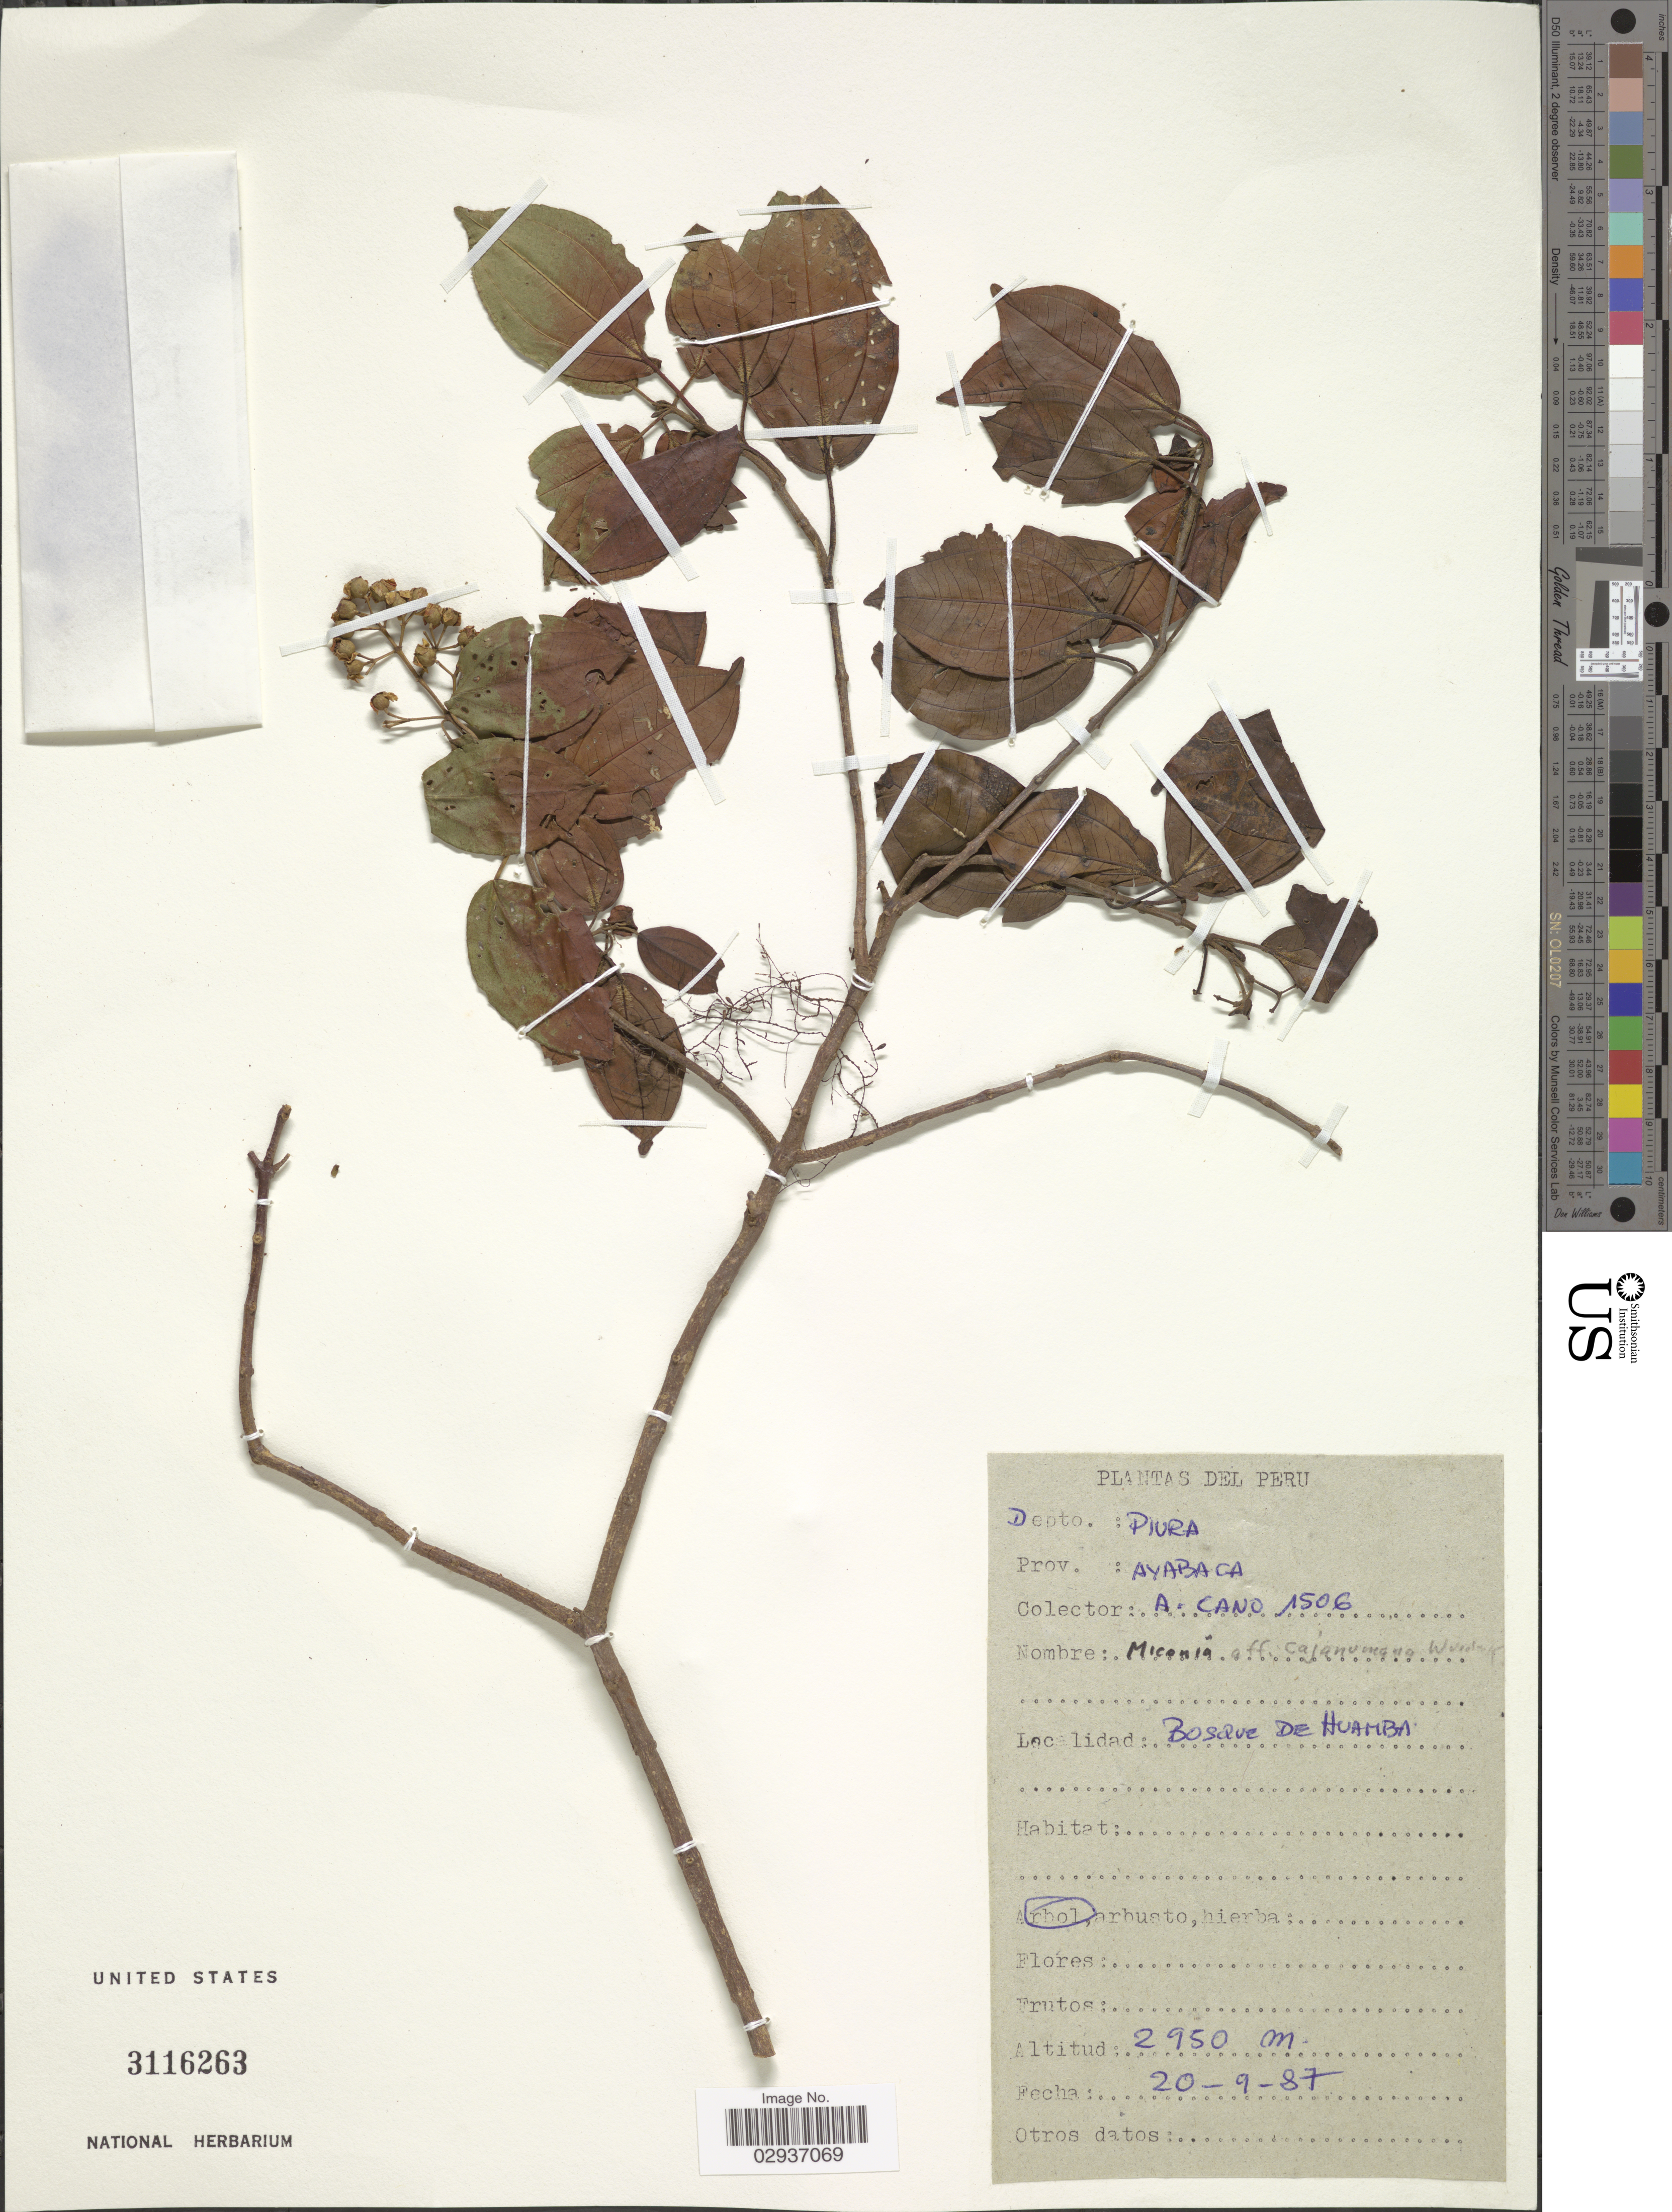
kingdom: Plantae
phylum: Tracheophyta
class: Magnoliopsida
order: Myrtales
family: Melastomataceae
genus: Miconia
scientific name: Miconia cajanumana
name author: Wurdack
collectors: A. Cano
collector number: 1506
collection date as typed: Transcribed d/m/y: 20/9/87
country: Peru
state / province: Piura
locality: Depto.: Piura. Prov.: Ayabaca. Bosque de Huamba.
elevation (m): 2950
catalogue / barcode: US 3116263